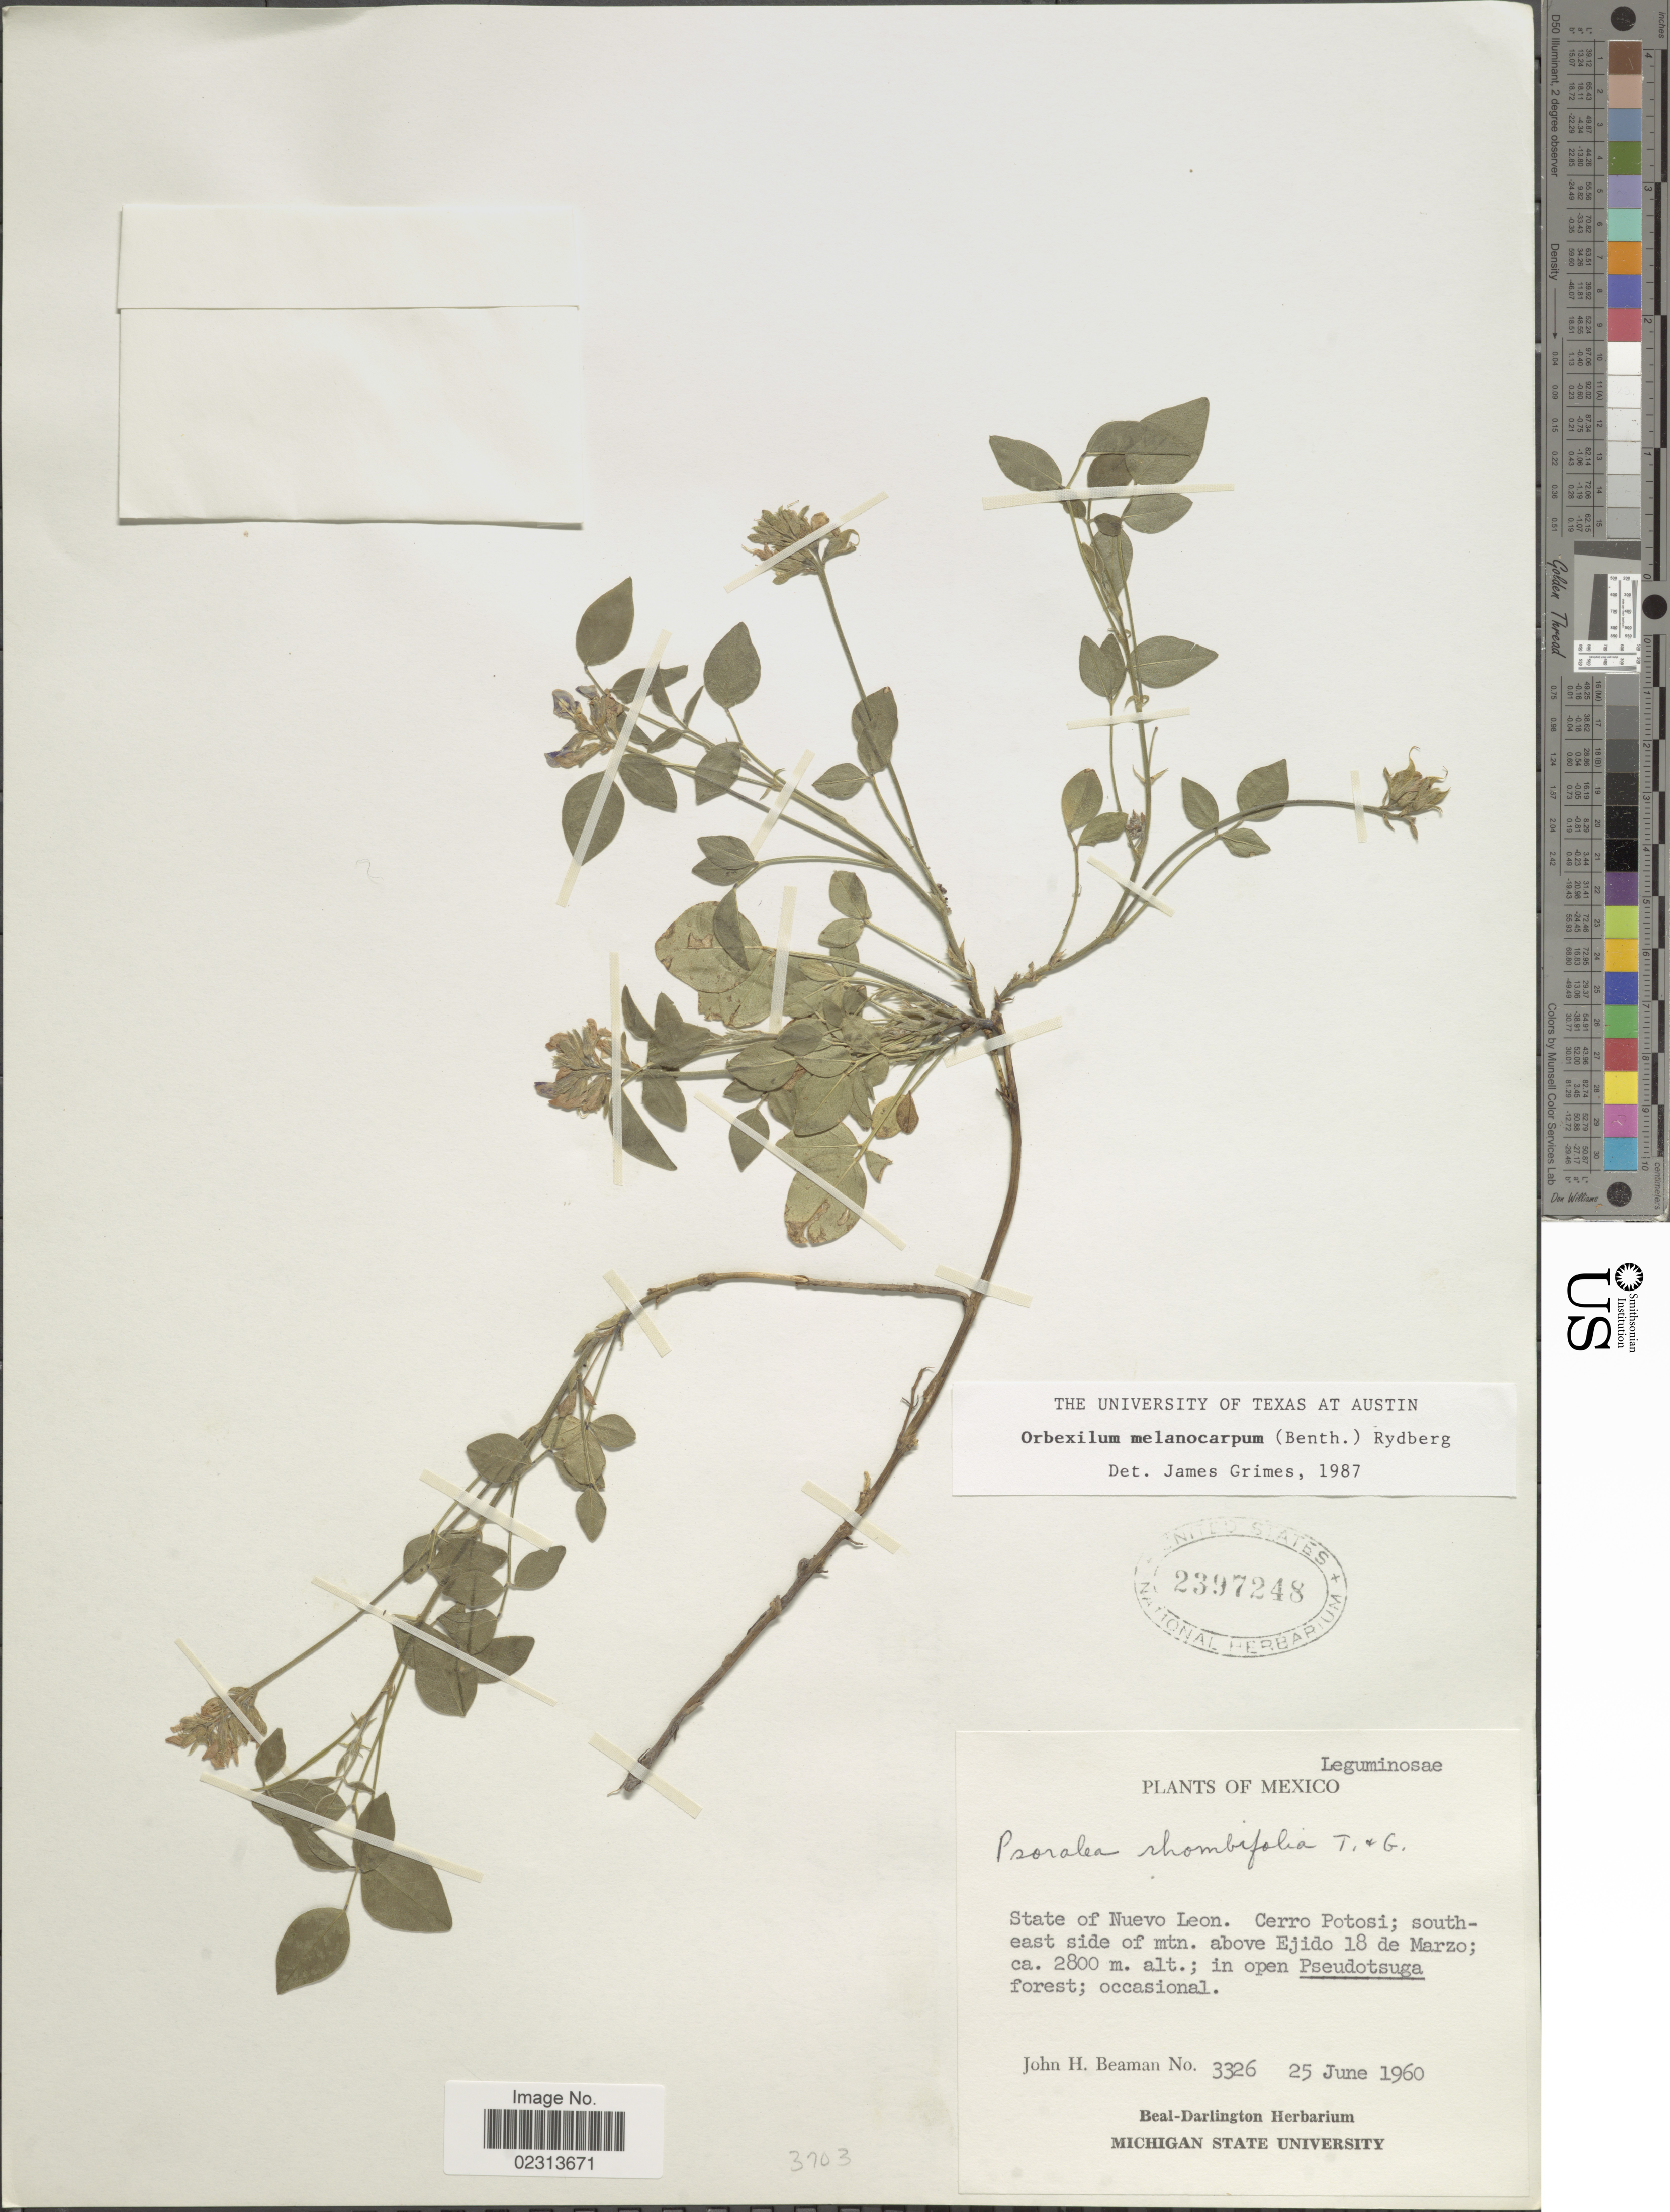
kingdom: Plantae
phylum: Tracheophyta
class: Magnoliopsida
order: Fabales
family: Fabaceae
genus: Orbexilum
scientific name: Orbexilum melanocarpum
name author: (Benth. ex Hemsl.) Rydb.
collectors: J. H. Beaman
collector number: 3326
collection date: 1960-06-25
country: Mexico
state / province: Nuevo León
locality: Cerro Potosi; southeast side of mtn. above Ejido 18 de Marzo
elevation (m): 2800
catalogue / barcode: US 2397248